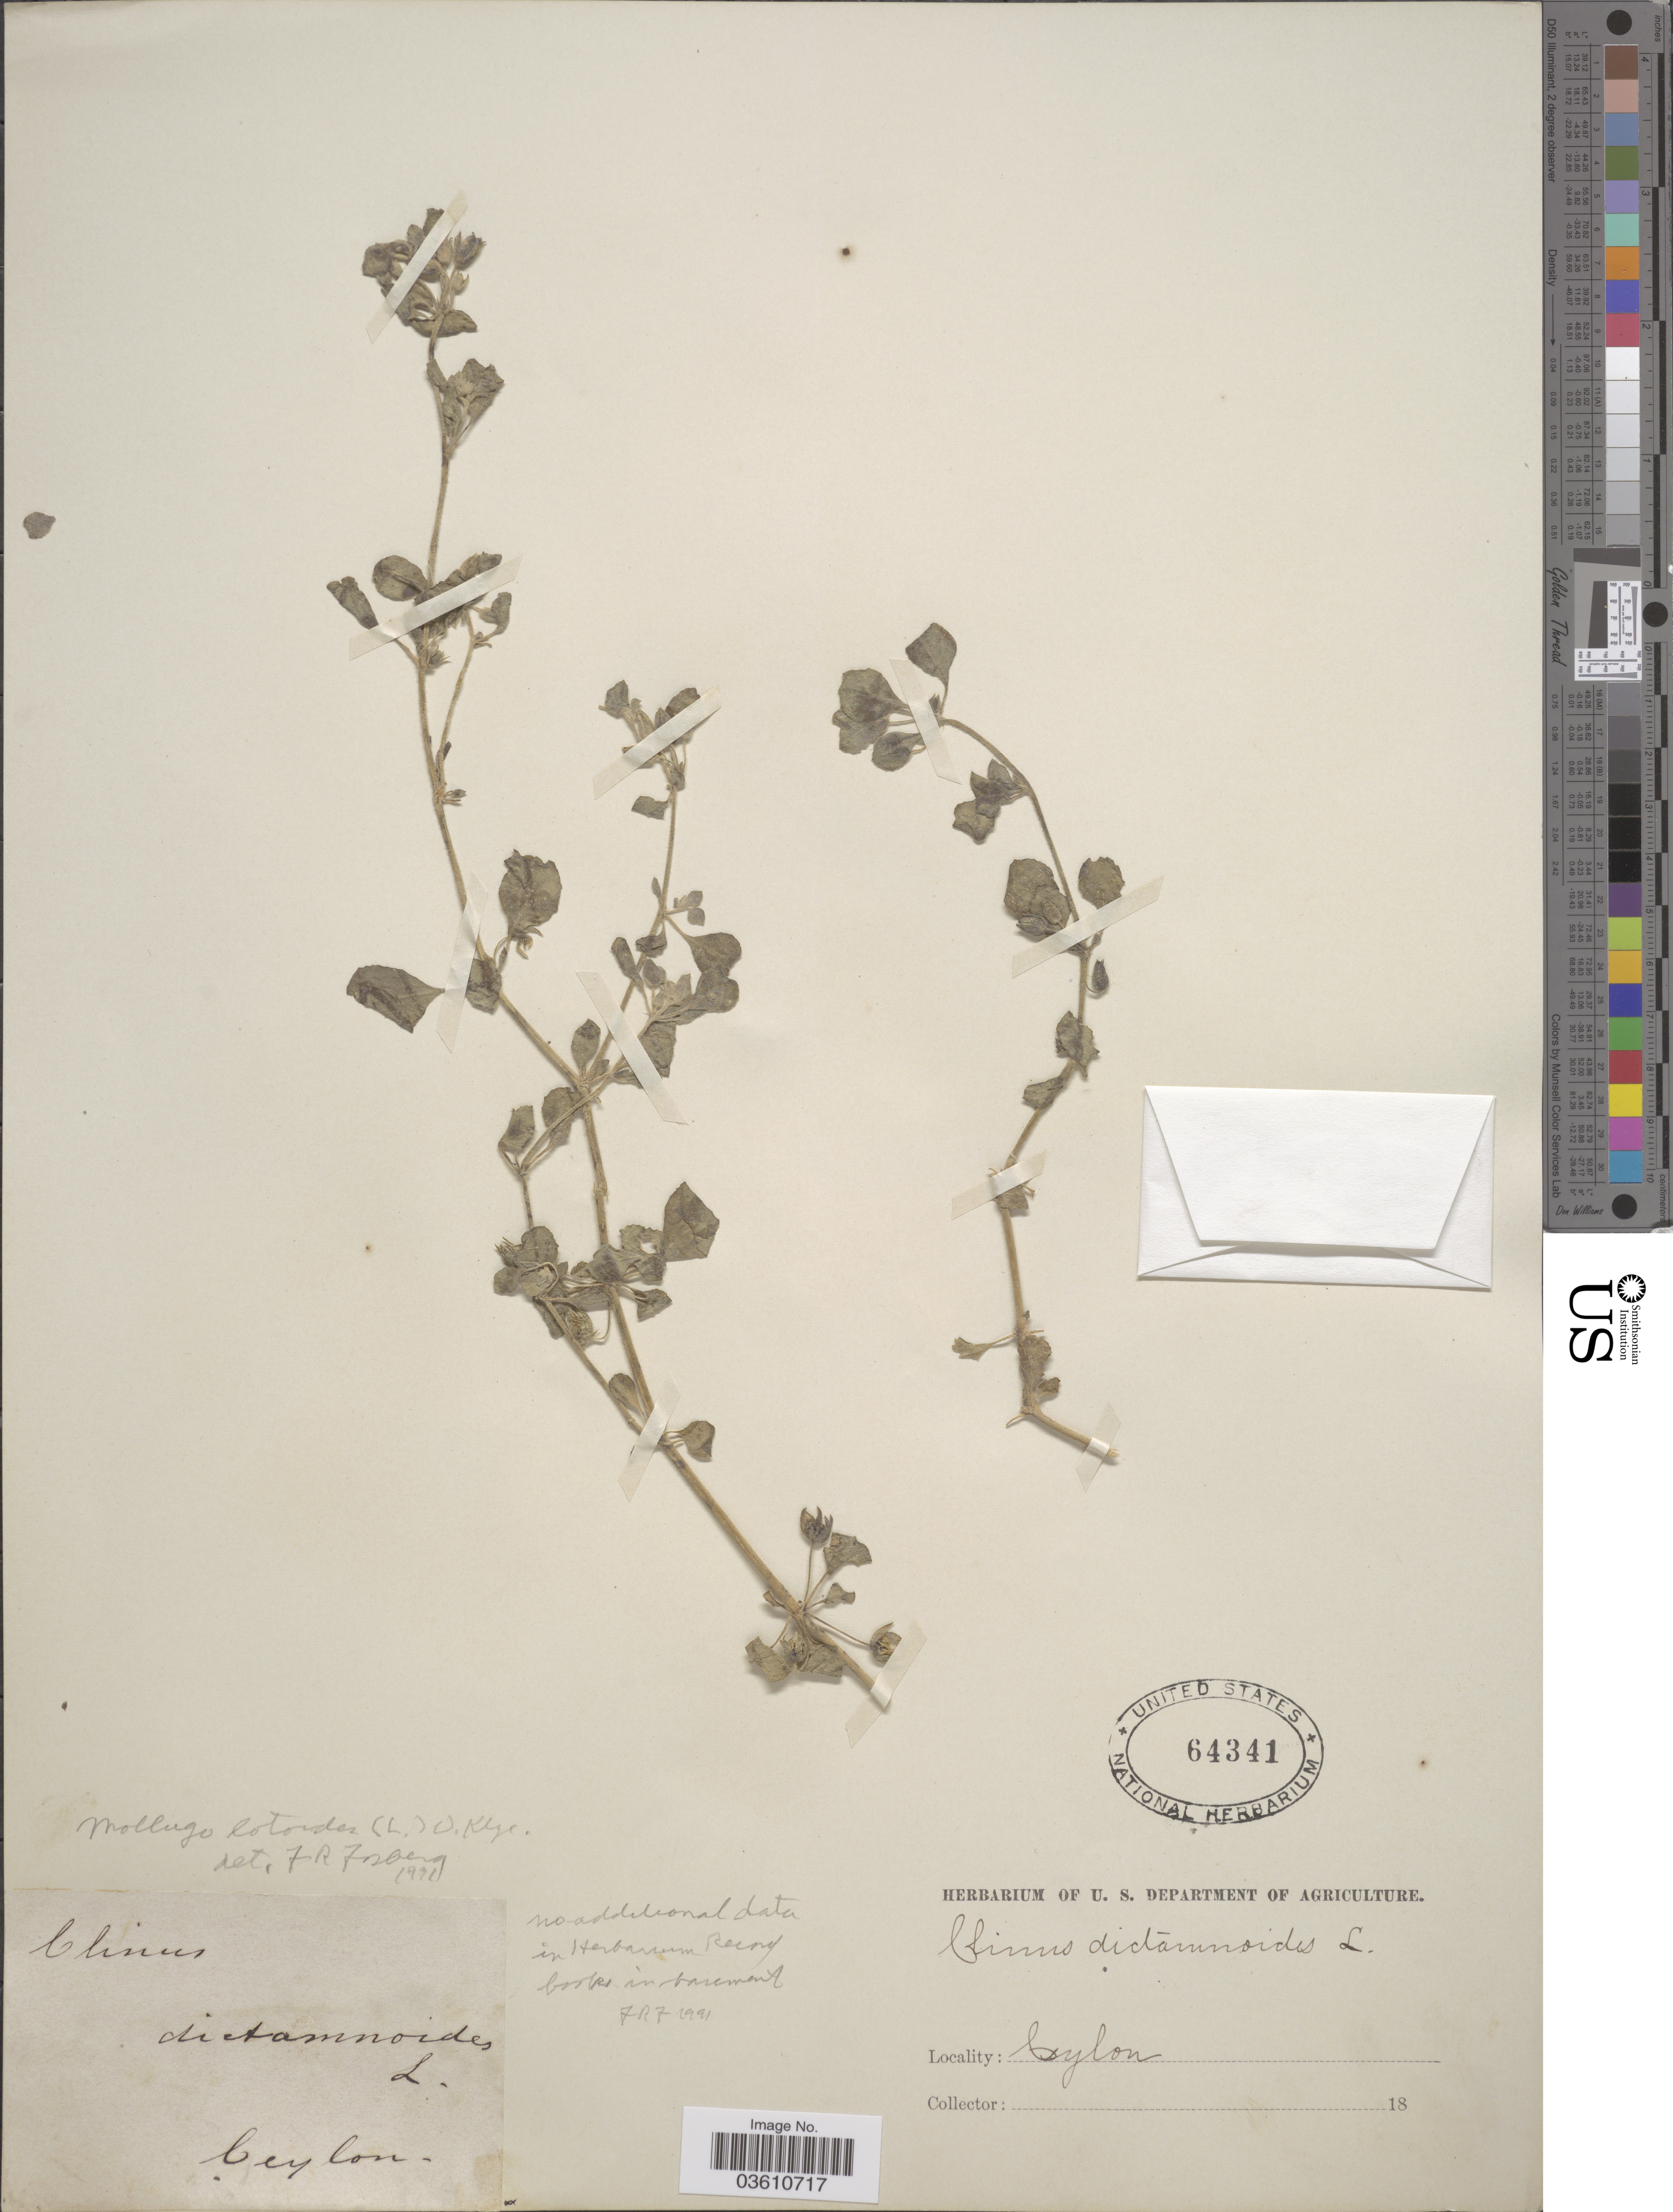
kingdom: Plantae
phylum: Tracheophyta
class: Magnoliopsida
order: Caryophyllales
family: Molluginaceae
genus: Glinus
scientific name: Glinus lotoides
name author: L.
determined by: Strong, Mark T., (BOT), Smithsonian Institution - National Museum of Natural History (UNITED STATES)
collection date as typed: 18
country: Sri Lanka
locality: Ceylon.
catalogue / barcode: US 64341